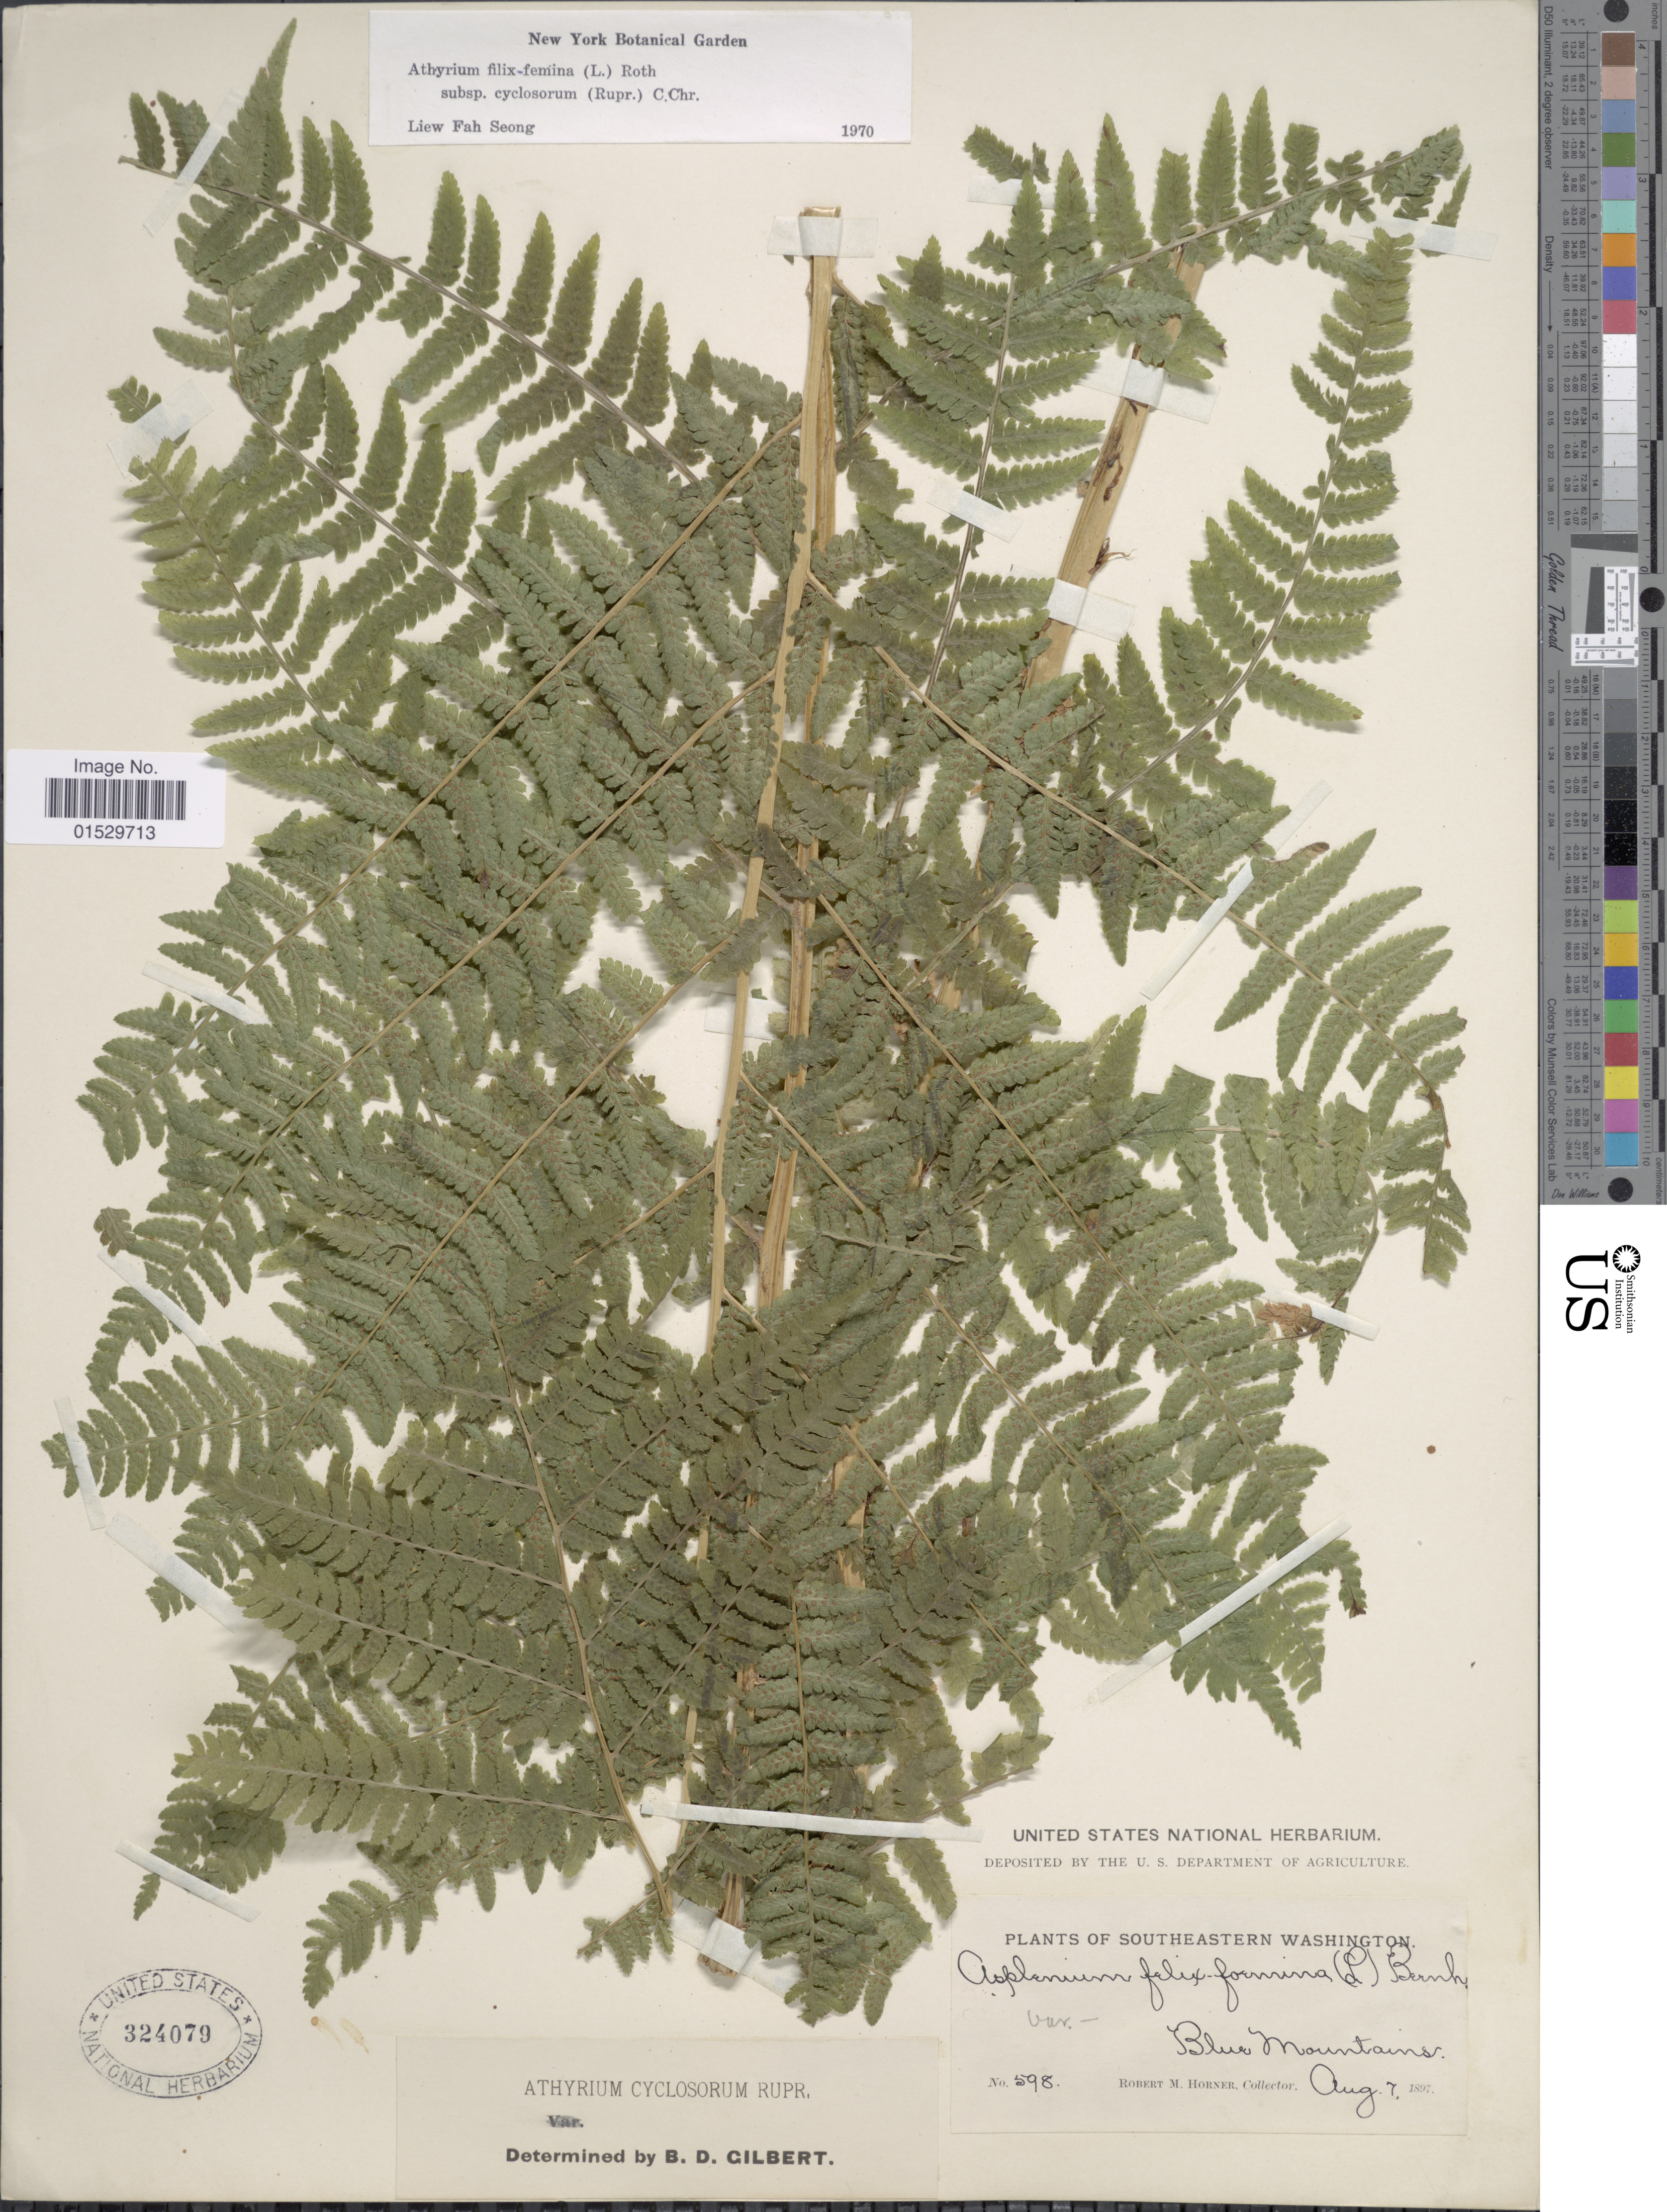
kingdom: Plantae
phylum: Tracheophyta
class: Polypodiopsida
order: Polypodiales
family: Athyriaceae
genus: Athyrium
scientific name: Athyrium filix-femina subsp. cyclosorum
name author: (Rupr.) C. Chr.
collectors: R. Horner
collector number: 598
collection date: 1897-08-07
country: United States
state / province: Washington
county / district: Clallam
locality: Southeastern Washington, Blue Mountains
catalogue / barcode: US 324079